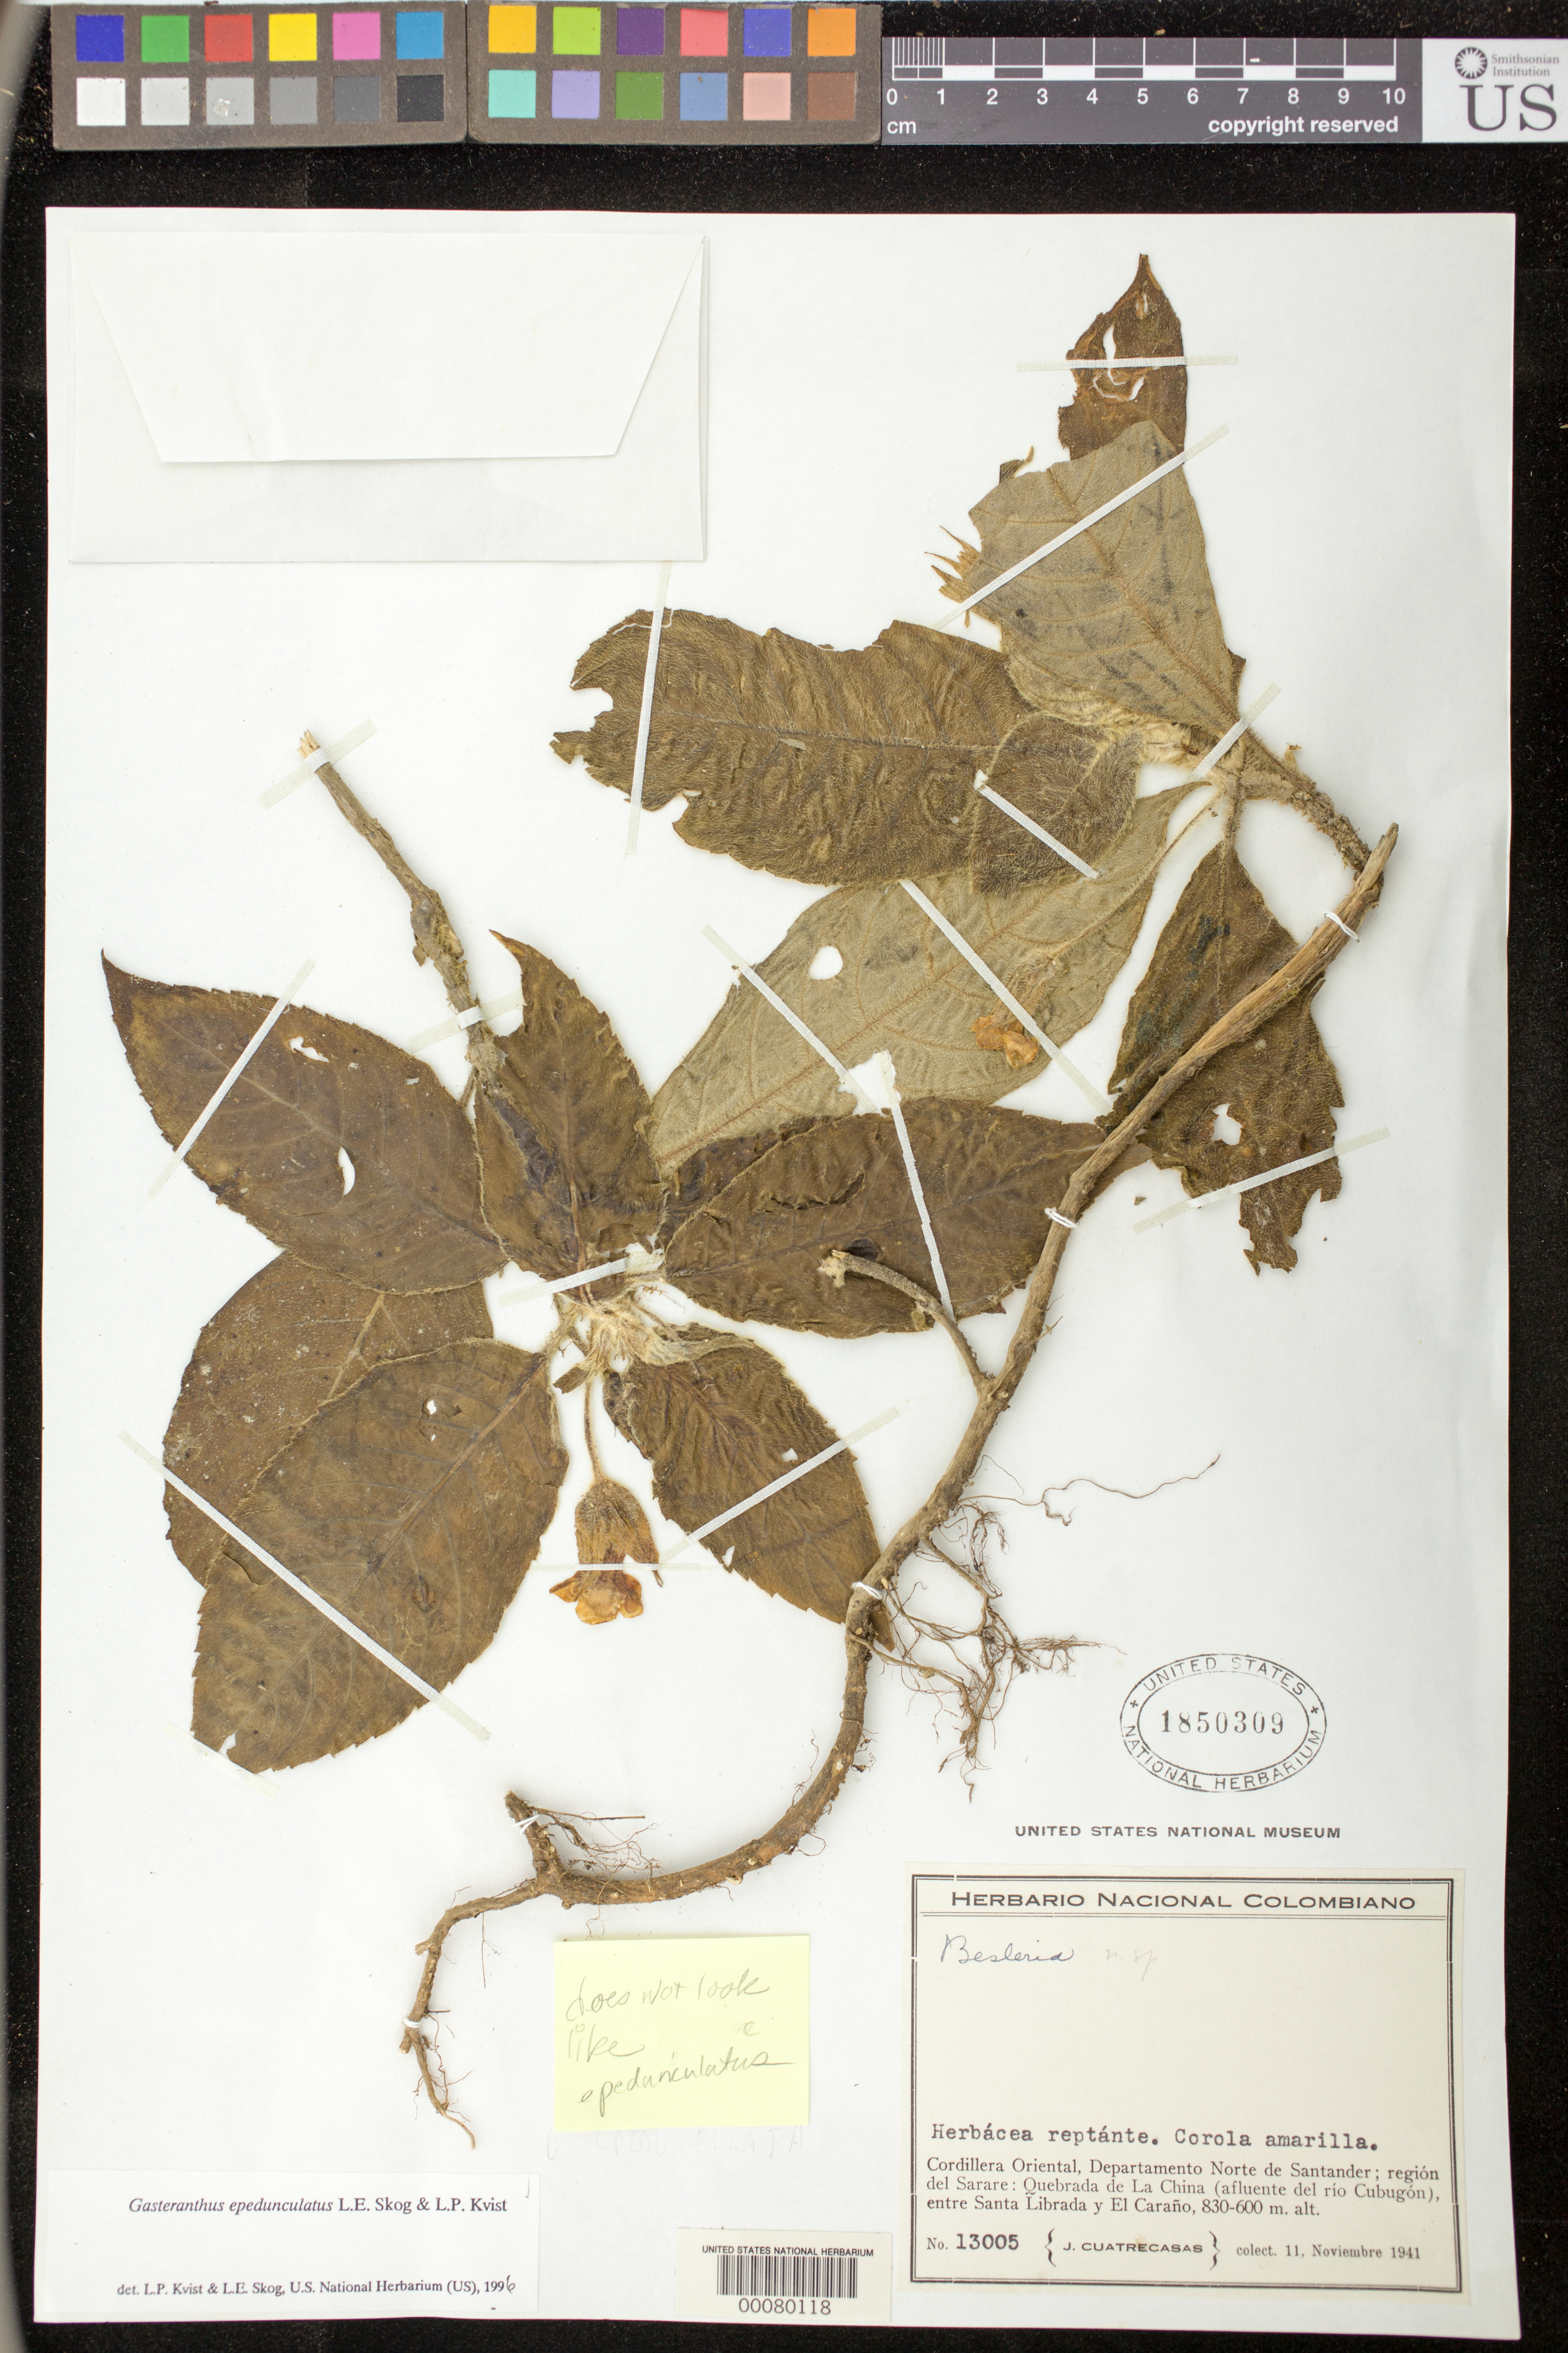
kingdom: Plantae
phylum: Tracheophyta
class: Magnoliopsida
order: Lamiales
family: Gesneriaceae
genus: Gasteranthus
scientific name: Gasteranthus epedunculatus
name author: L.E. Skog & L.P. Kvist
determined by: Skog, Laurence E.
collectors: J. Cuatrecasas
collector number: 13005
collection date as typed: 11 Nov 1941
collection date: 1941-11-11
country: Colombia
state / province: Norte de Santander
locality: Cordillera Oriental, región del Sarare, Quebrada de la China (afluente del río Cubugón), entre Santa Librada y El Caraño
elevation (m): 600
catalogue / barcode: US 1850309